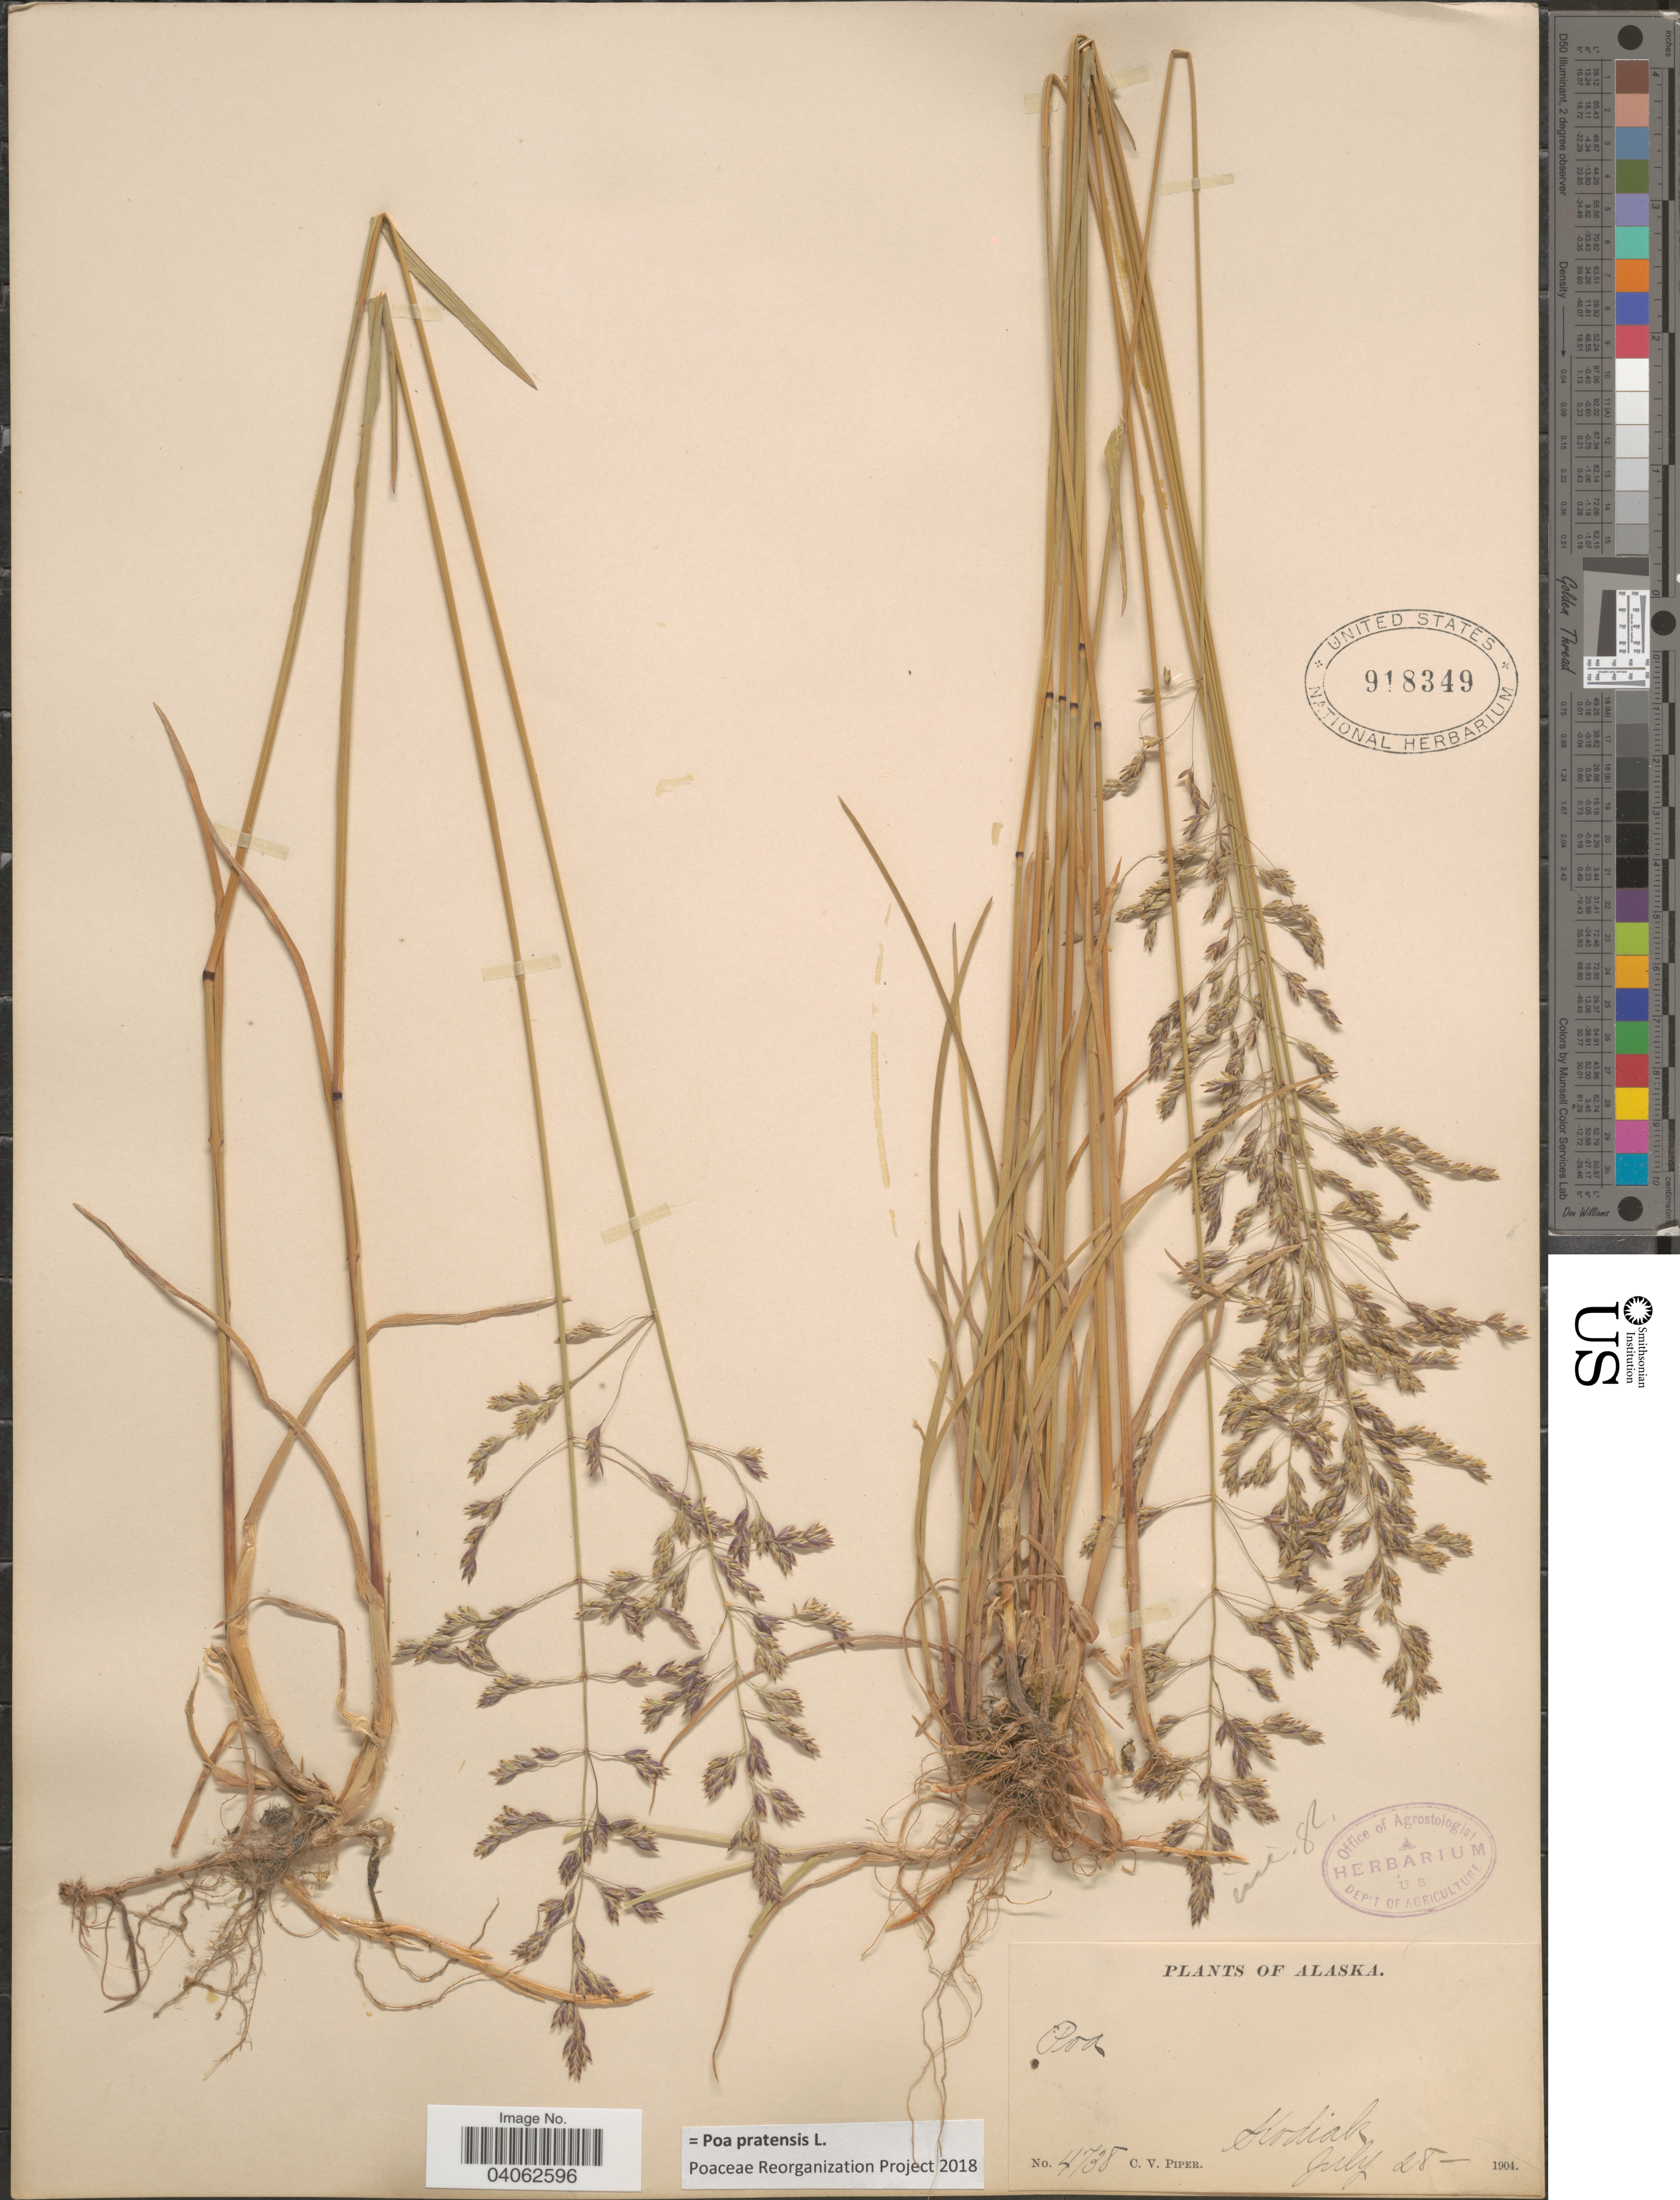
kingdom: Plantae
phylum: Tracheophyta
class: Liliopsida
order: Poales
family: Poaceae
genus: Poa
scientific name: Poa pratensis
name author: L.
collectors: C. V. Piper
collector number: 4738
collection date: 1904-07-28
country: United States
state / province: Alaska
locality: Kodiak.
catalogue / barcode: US 918349